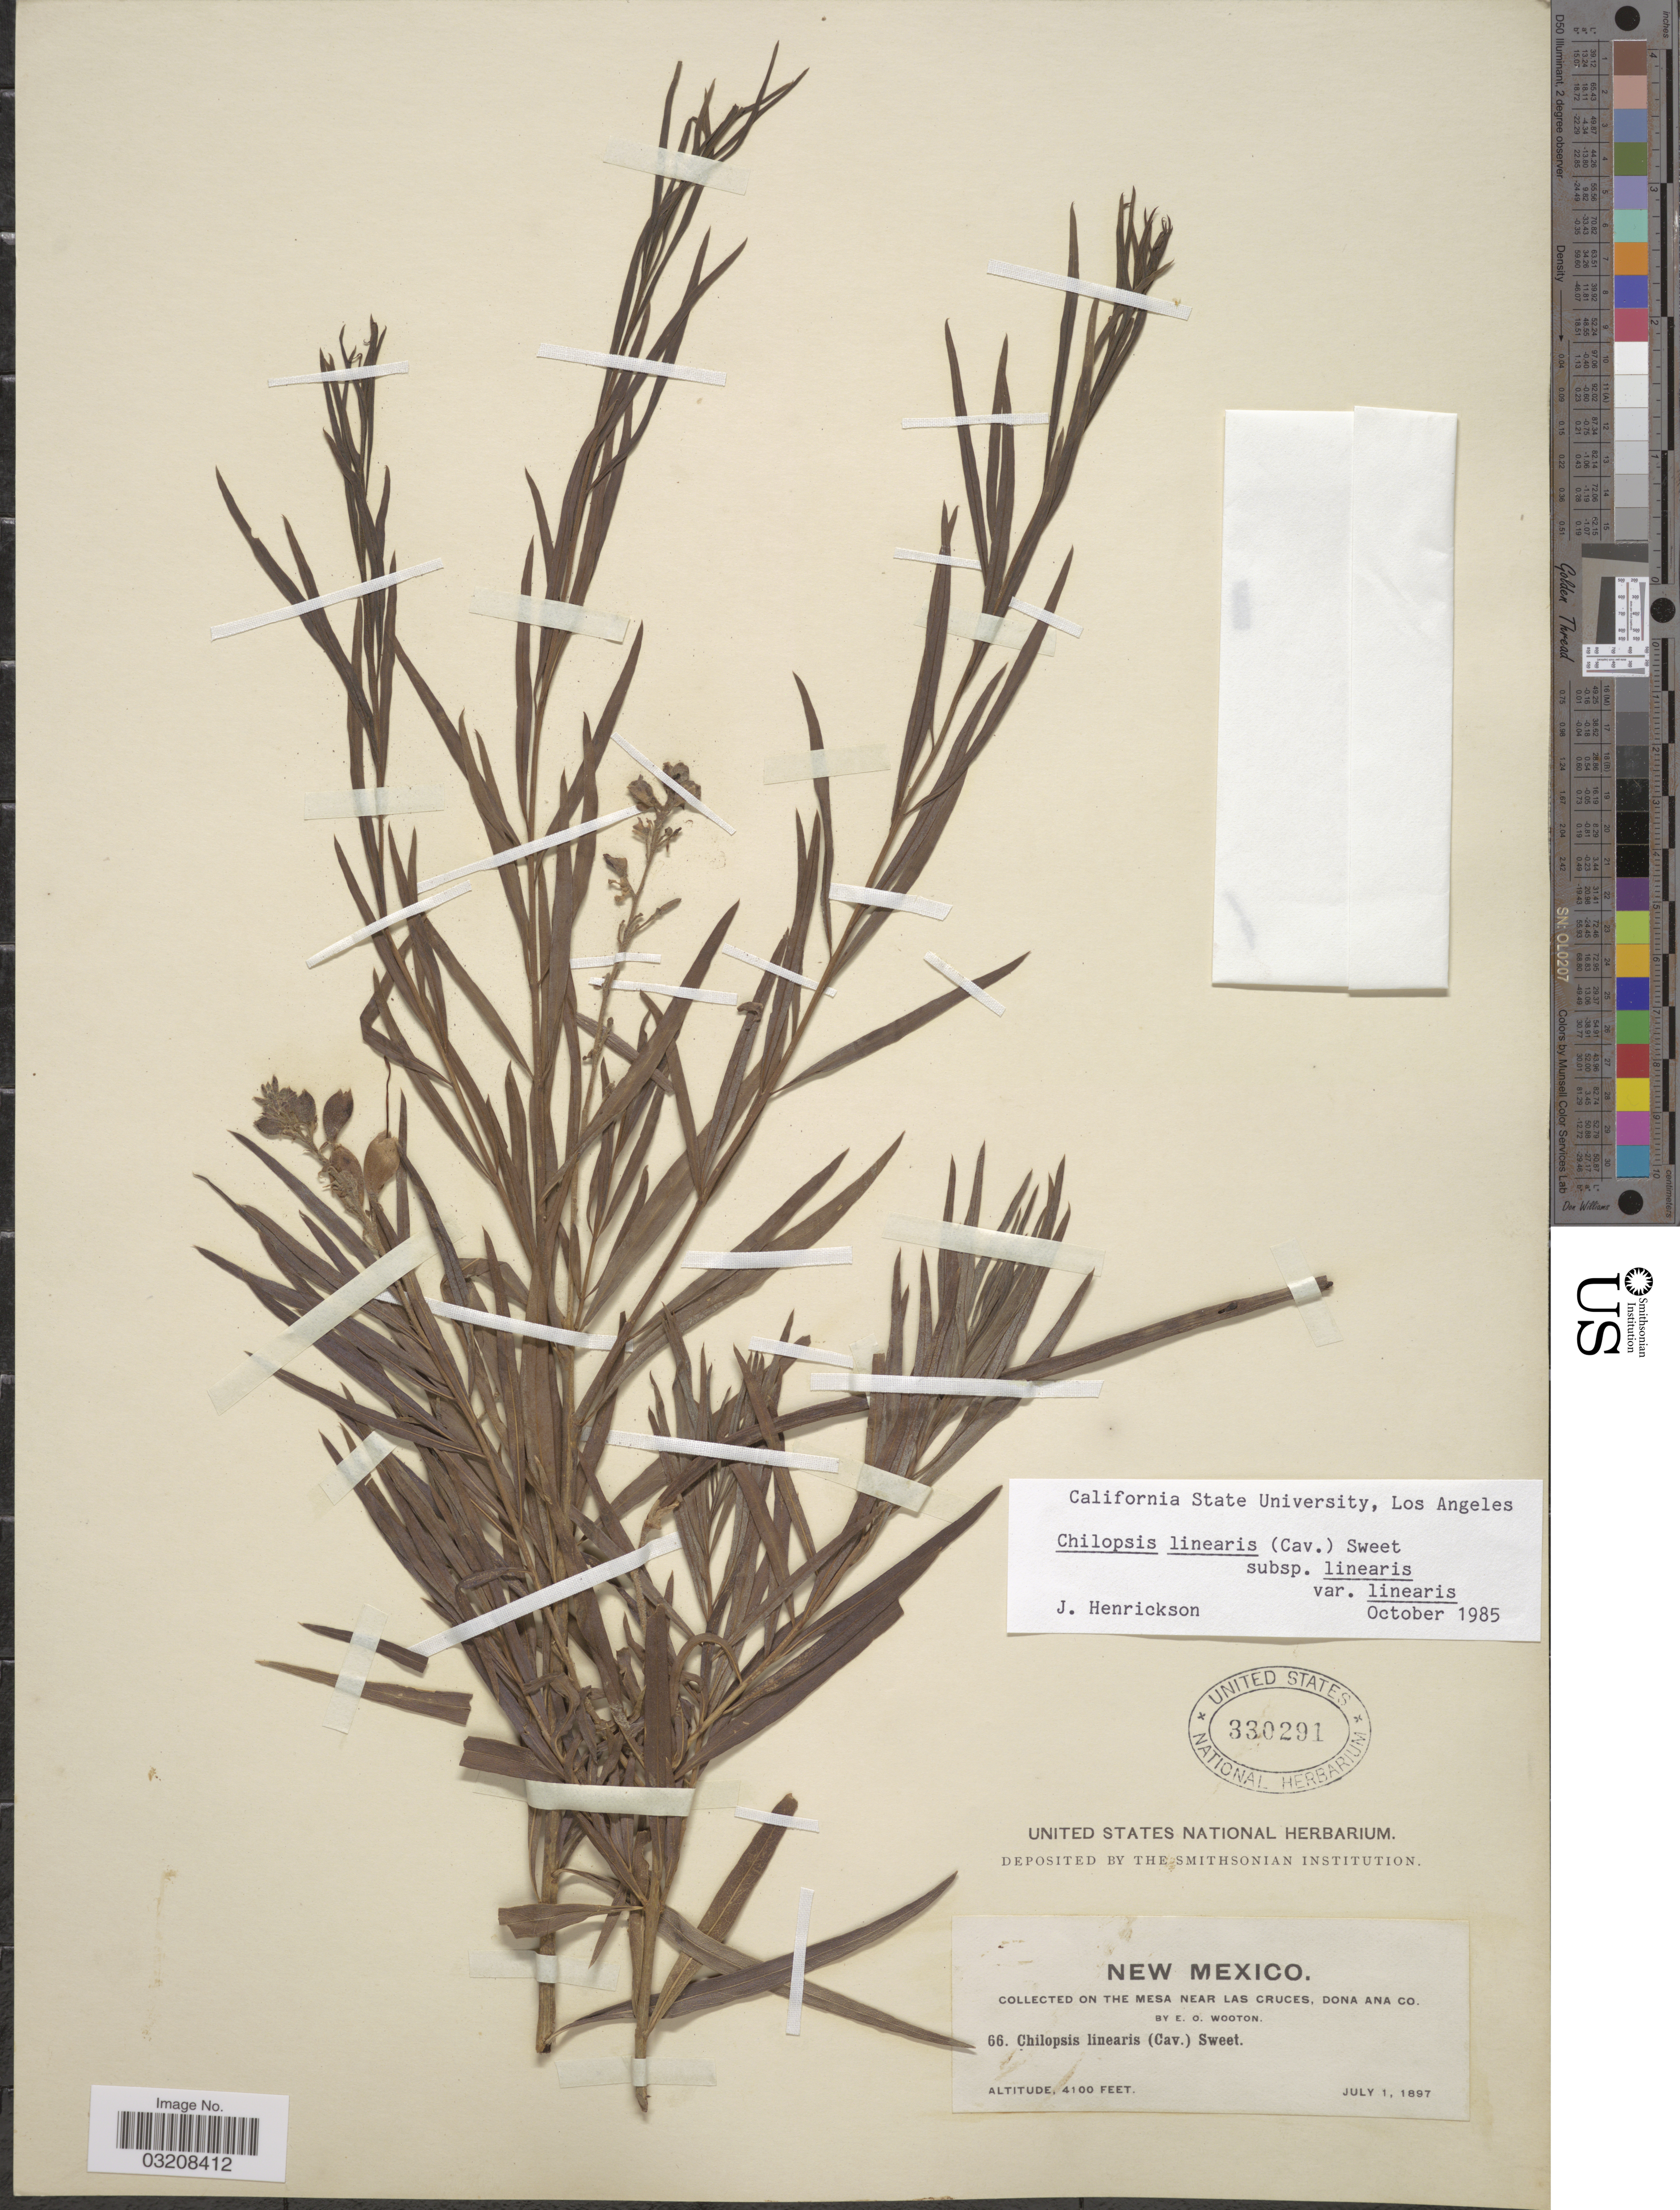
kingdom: Plantae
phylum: Tracheophyta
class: Magnoliopsida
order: Lamiales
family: Bignoniaceae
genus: Chilopsis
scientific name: Chilopsis linearis subsp. linearis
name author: (Cav.) Sweet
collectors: E. O. Wooton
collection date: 1897-07-01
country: United States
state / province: New Mexico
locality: On the Mesa near Las Cruces, Dona Ana Co.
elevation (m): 1250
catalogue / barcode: US 330291